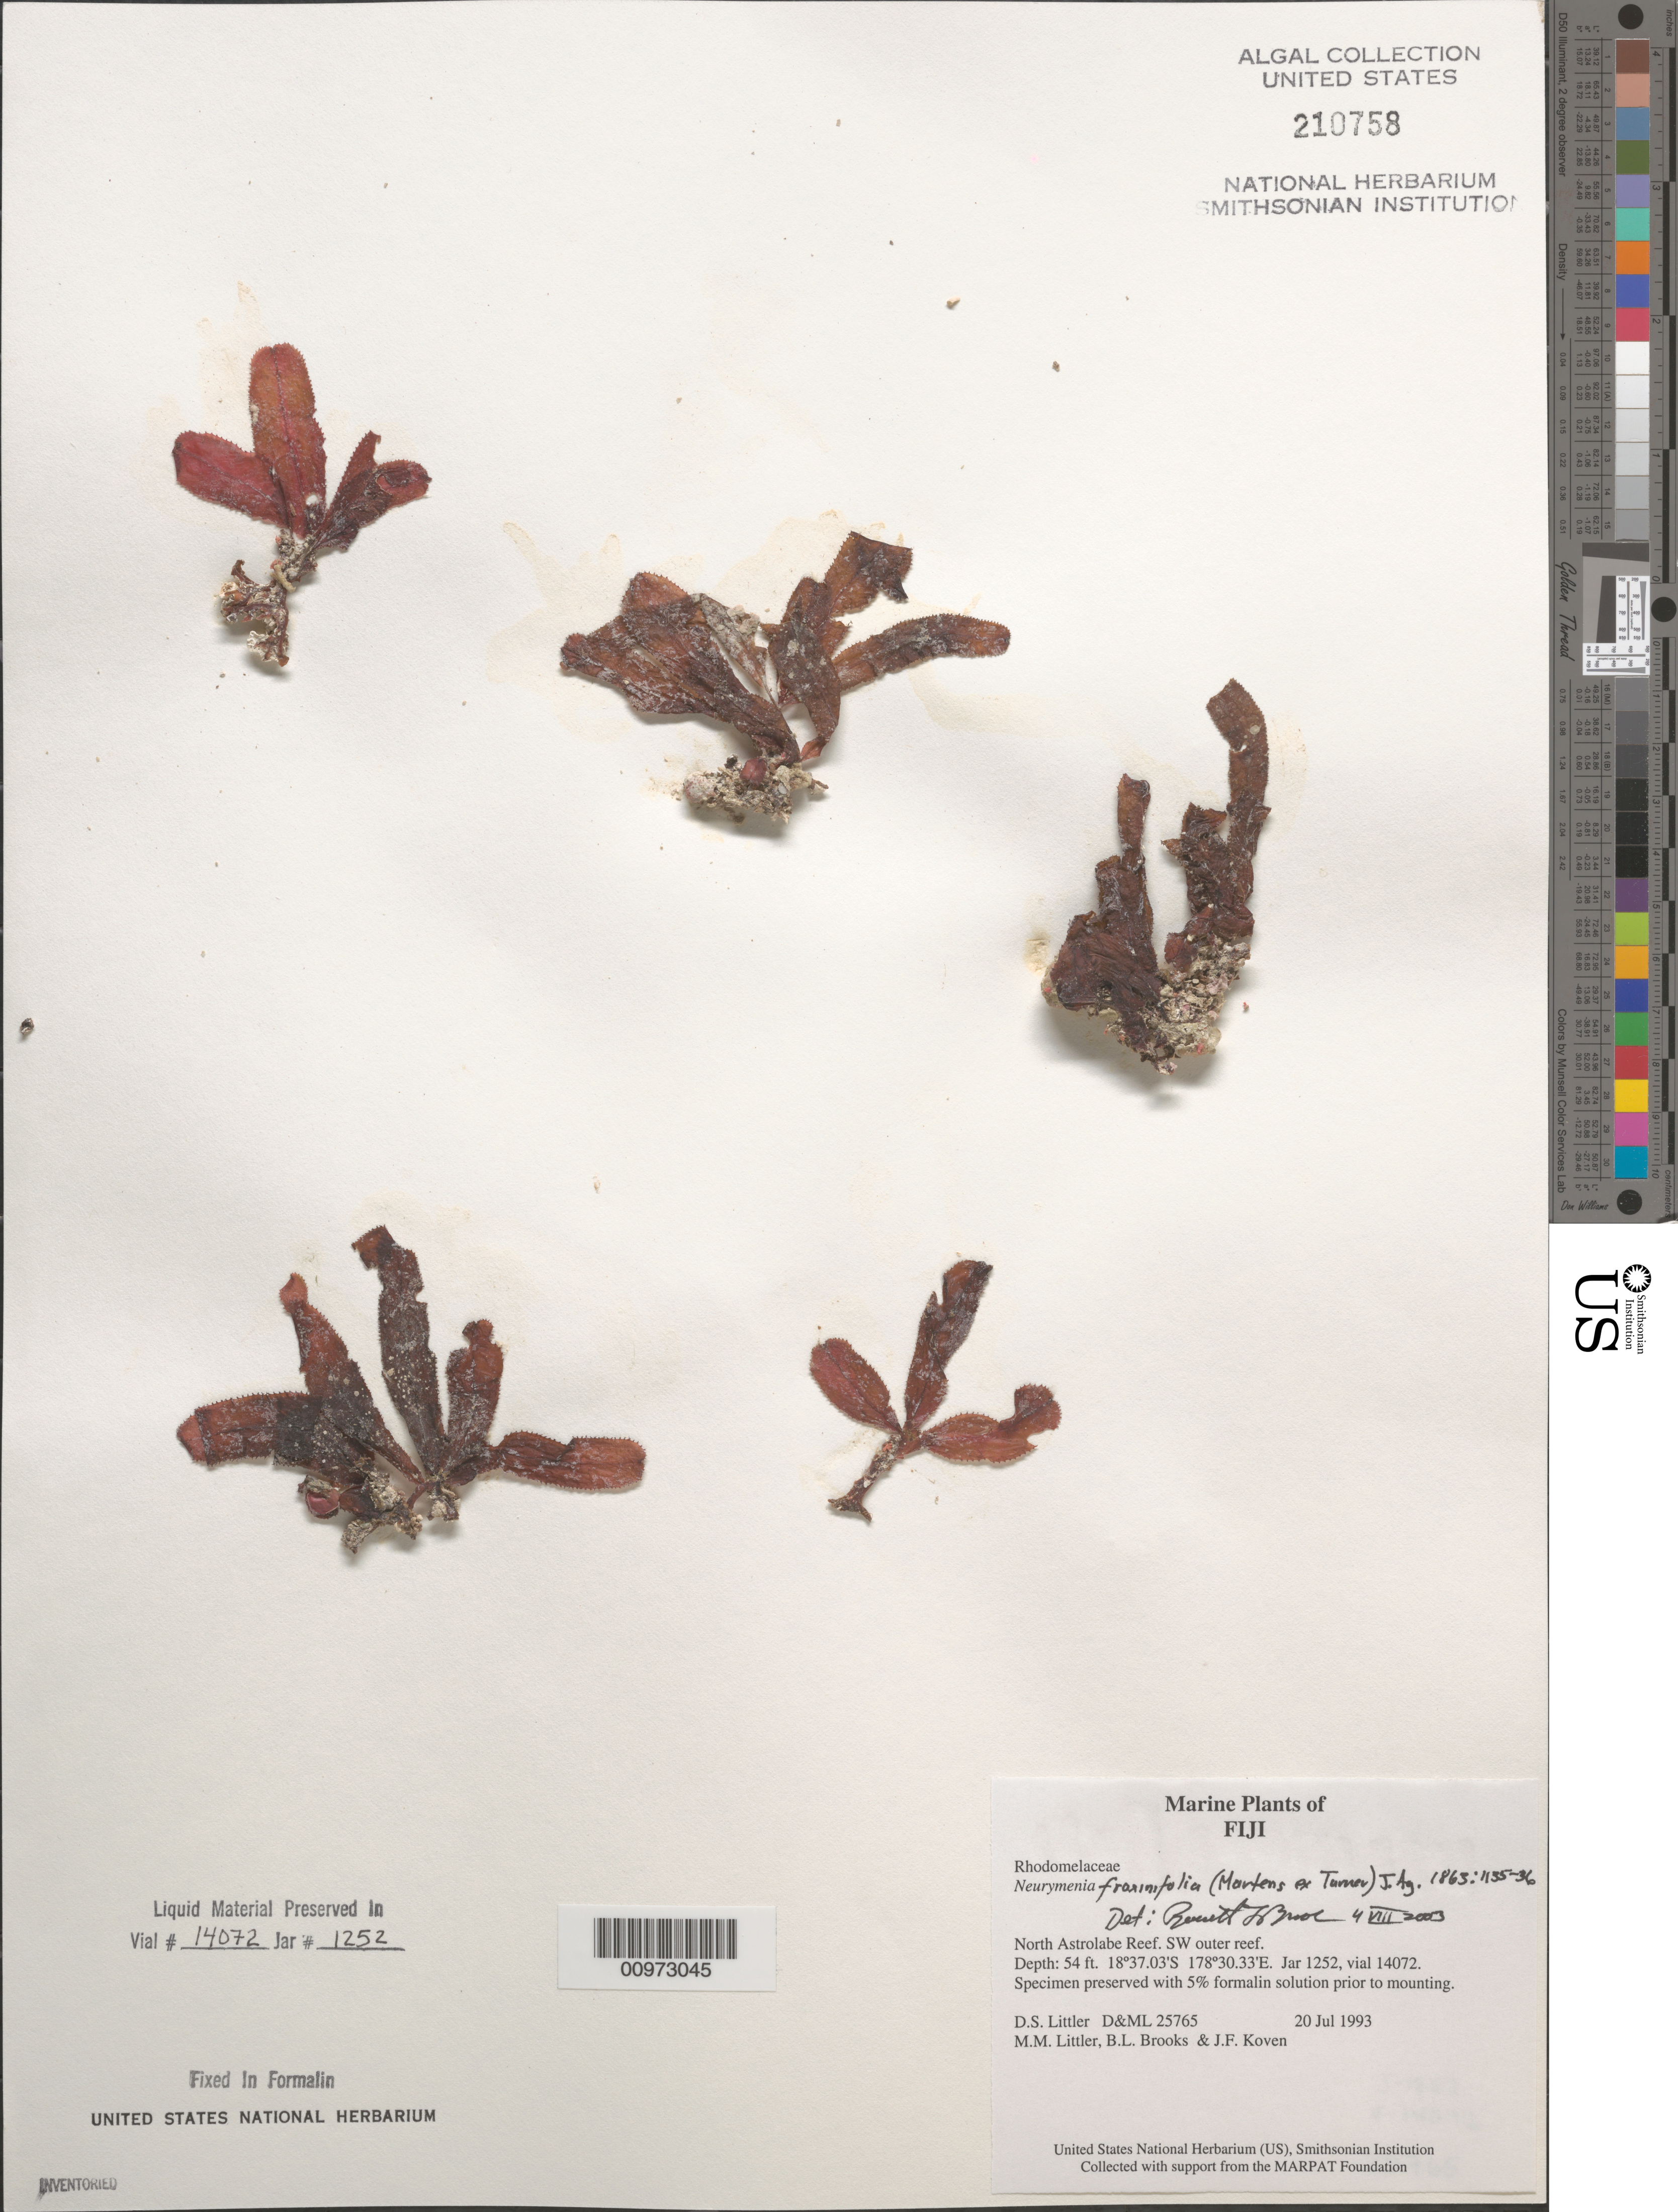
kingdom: Plantae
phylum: Rhodophyta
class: Florideophyceae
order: Ceramiales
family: Rhodomelaceae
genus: Neurymenia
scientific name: Neurymenia fraxinifolia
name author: (Mert. ex Turner) J. Agardh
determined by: Brooks, B. L., (BOT), Smithsonian Institution - National Museum of Natural History (UNITED STATES)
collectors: D. S. Littler, M. M. Littler, B. Brooks & J. Koven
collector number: D&ML 25765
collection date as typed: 20 Jul 1993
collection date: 1993-07-20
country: Fiji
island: North Astrolabe Reef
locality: North Astrolabe Reef, southwest outer reef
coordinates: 18 37.03'S, 178 30.33'E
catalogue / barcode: US 210758